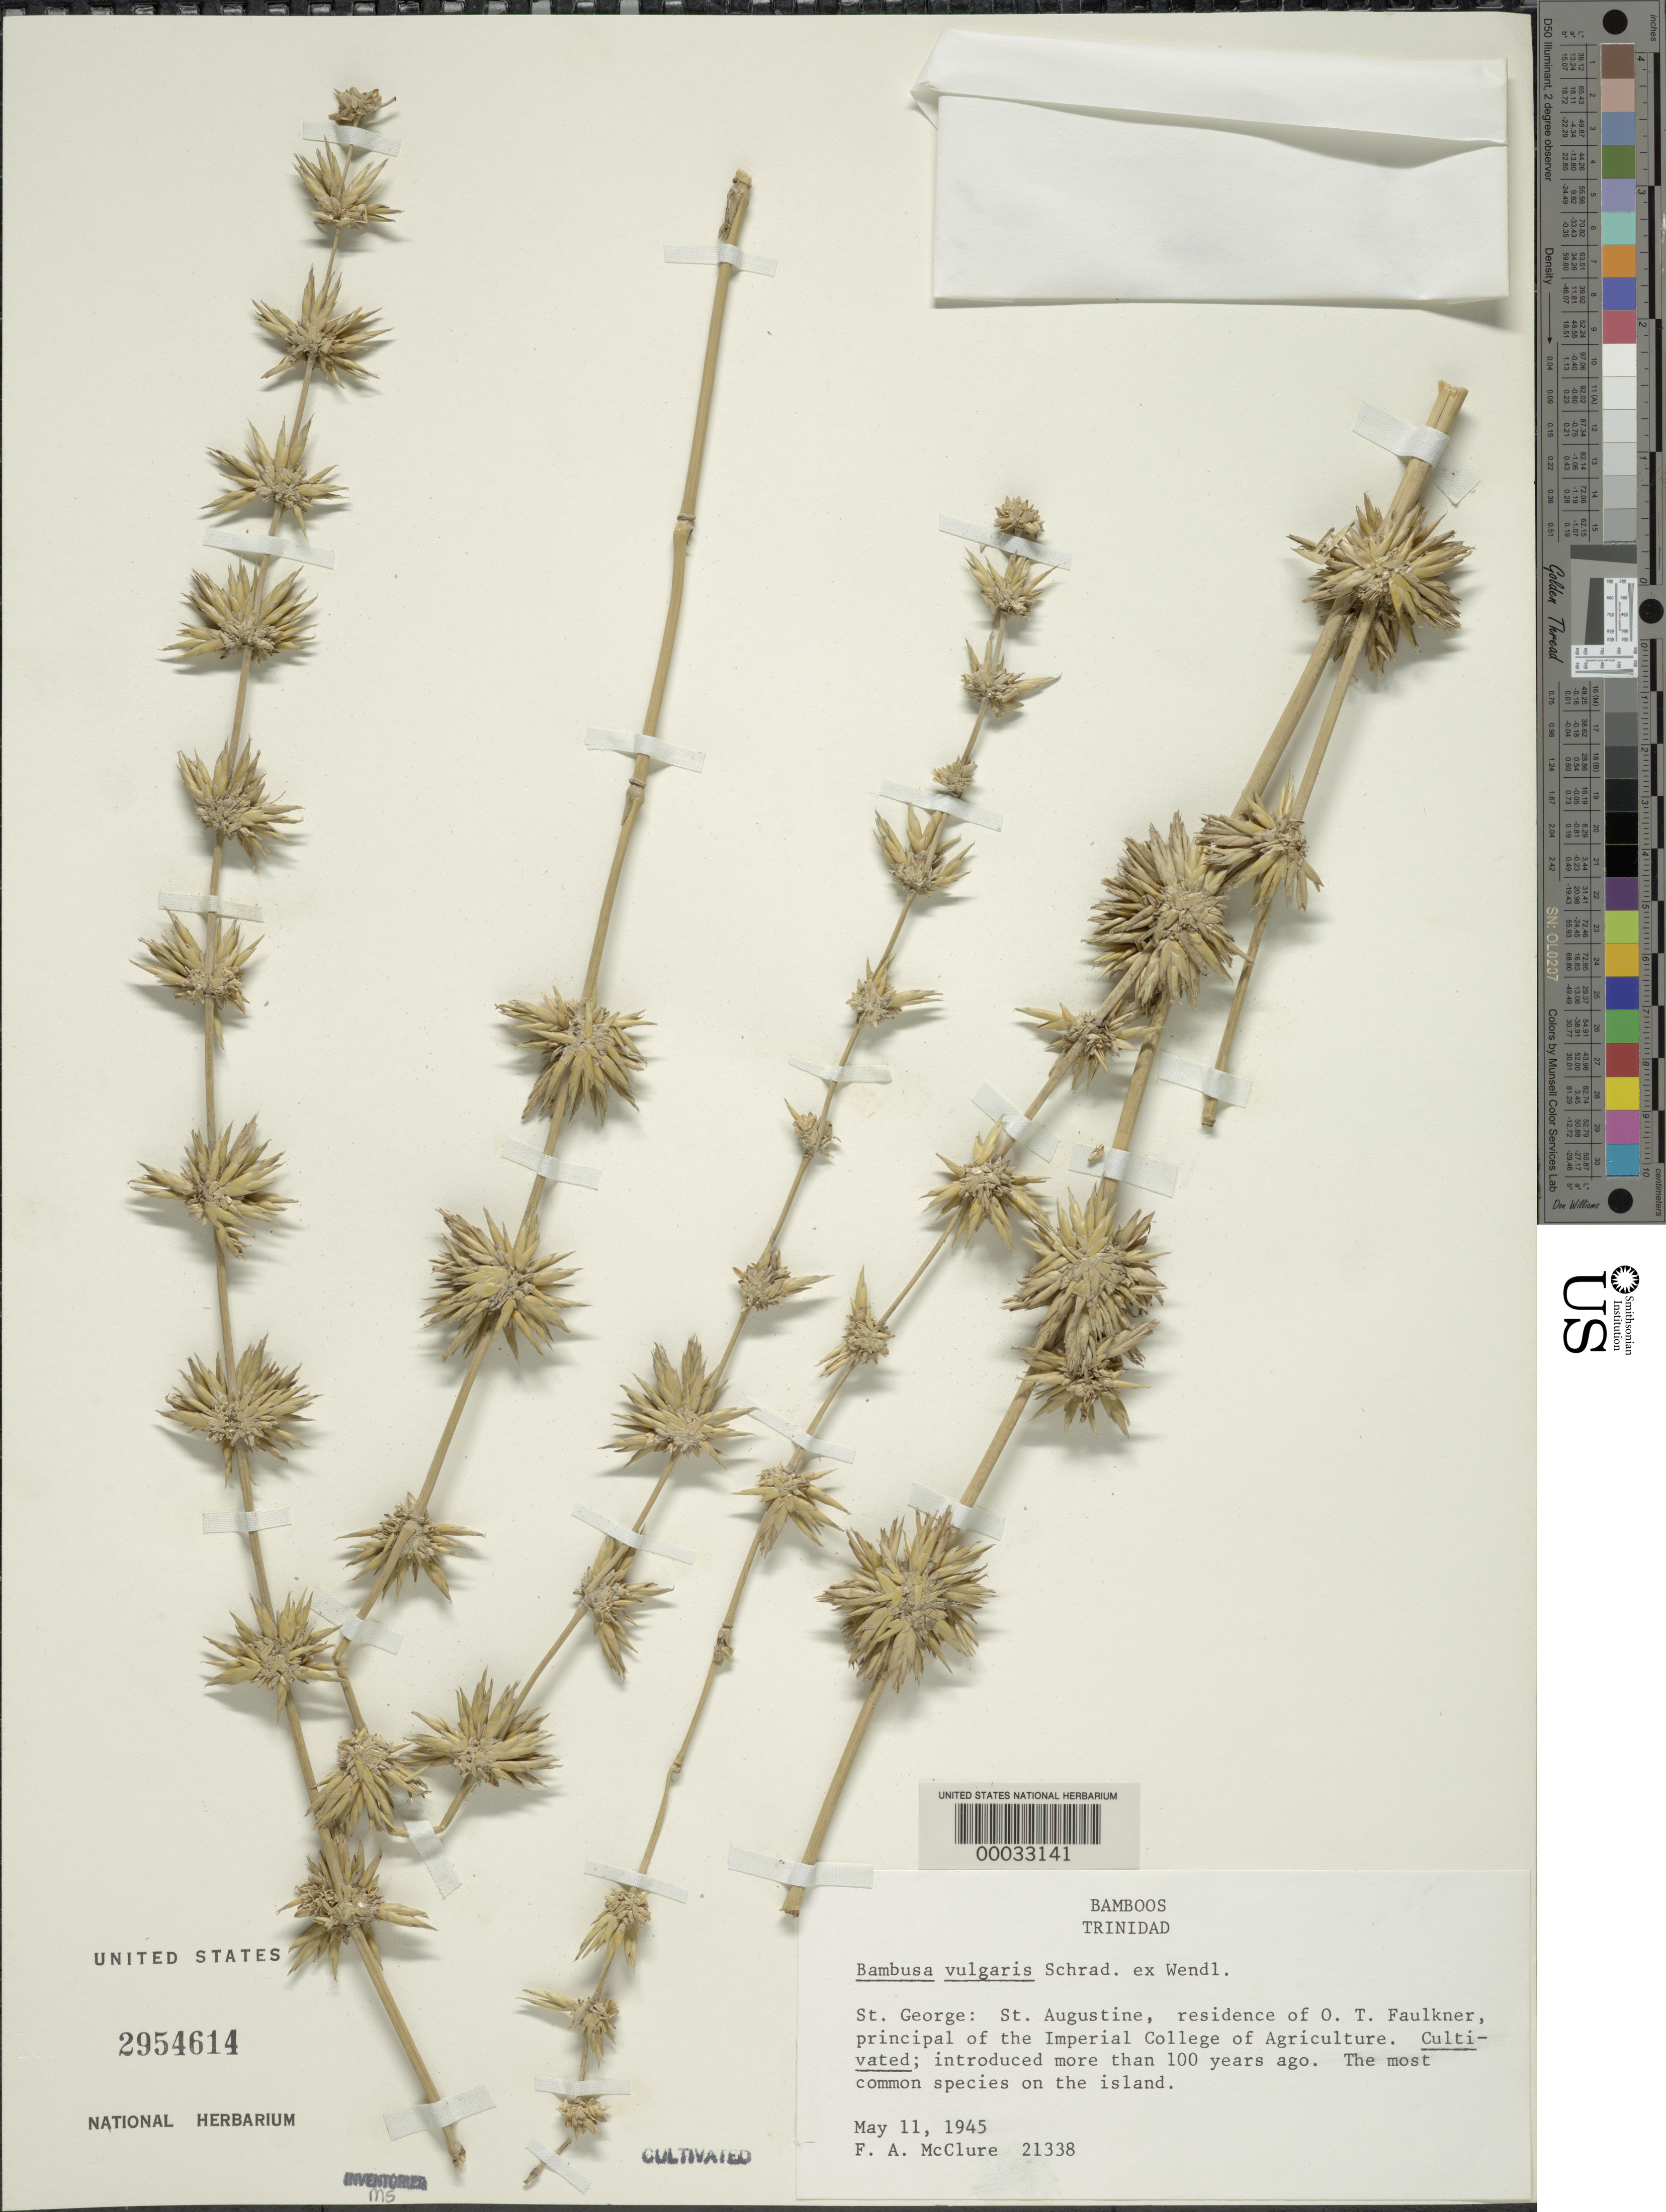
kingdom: Plantae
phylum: Tracheophyta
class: Liliopsida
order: Poales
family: Poaceae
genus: Bambusa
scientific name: Bambusa vulgaris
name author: Schrad. ex J.C. Wendl.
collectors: F. A. McClure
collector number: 21338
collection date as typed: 11 May 1945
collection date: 1945-05-11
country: Trinidad and Tobago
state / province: St. George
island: Trinidad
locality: St. Augustine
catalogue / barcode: US 2954614